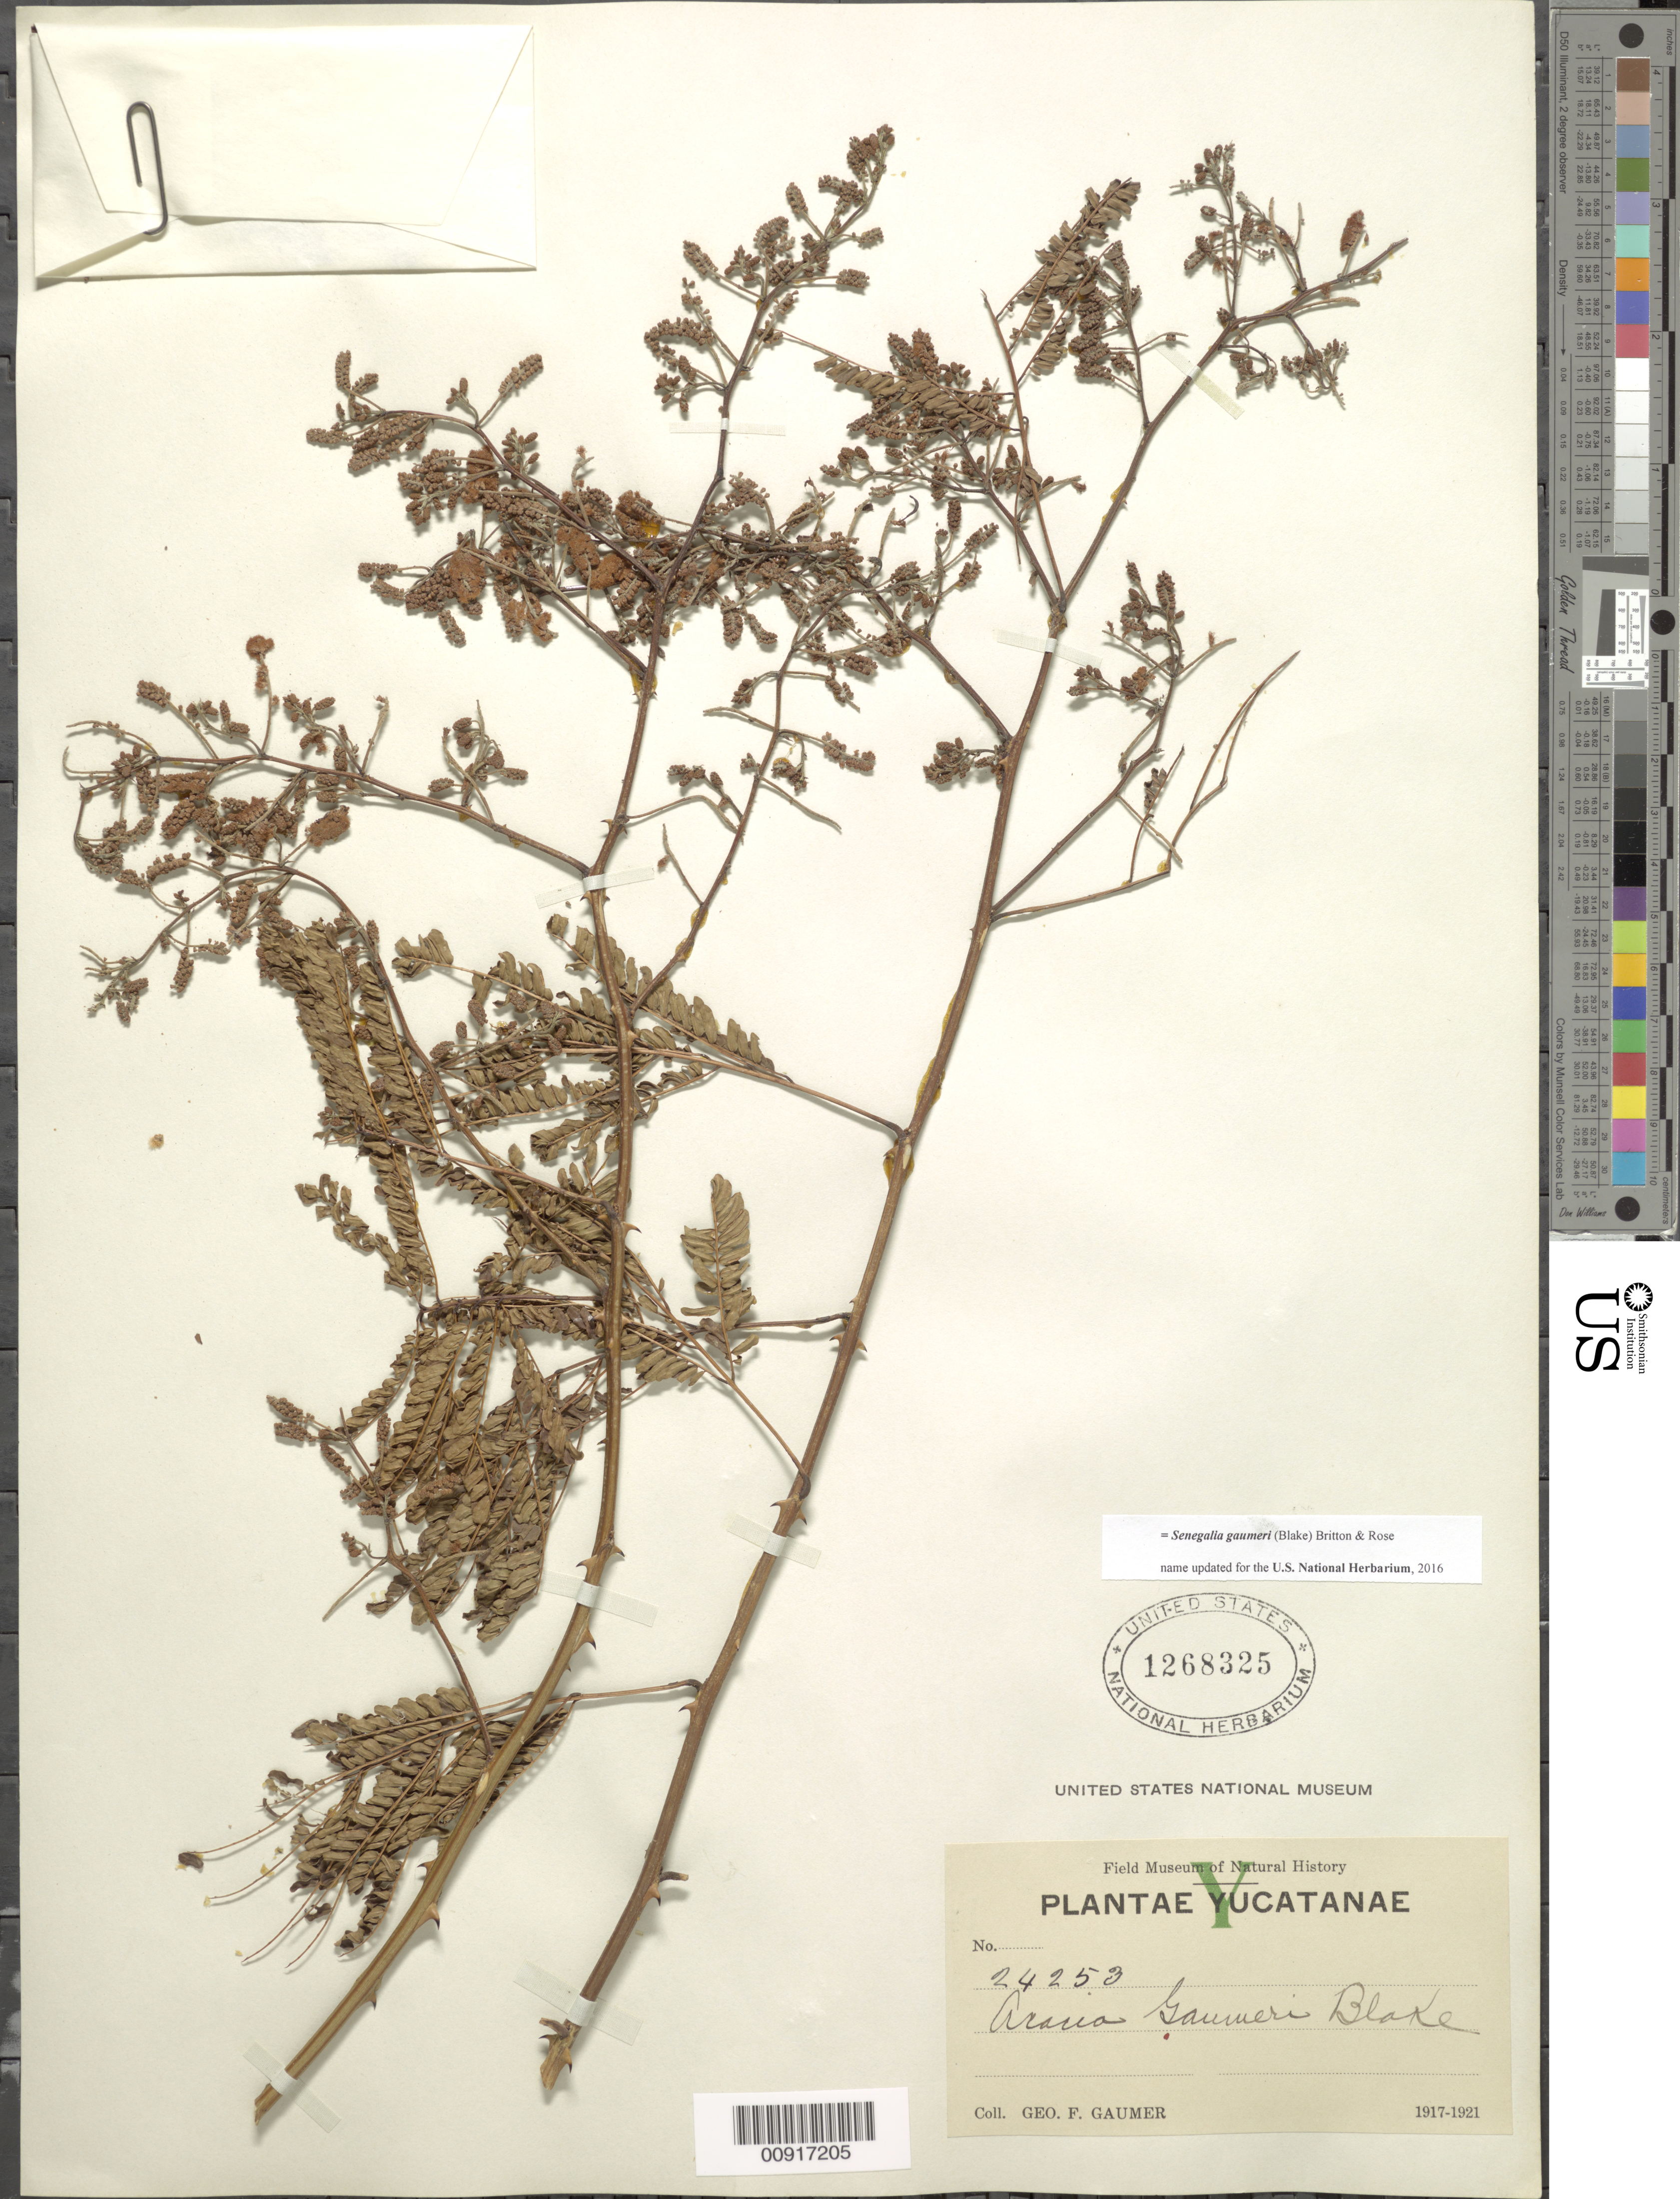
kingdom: Plantae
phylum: Tracheophyta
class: Magnoliopsida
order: Fabales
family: Fabaceae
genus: Senegalia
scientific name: Senegalia gaumeri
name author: (S.F. Blake) Britton & Rose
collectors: G. F. Gaumer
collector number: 24253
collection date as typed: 1917 to -- --- 1921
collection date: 1917/1921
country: Mexico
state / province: Yucatán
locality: Yucatán.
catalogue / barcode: US 1268325